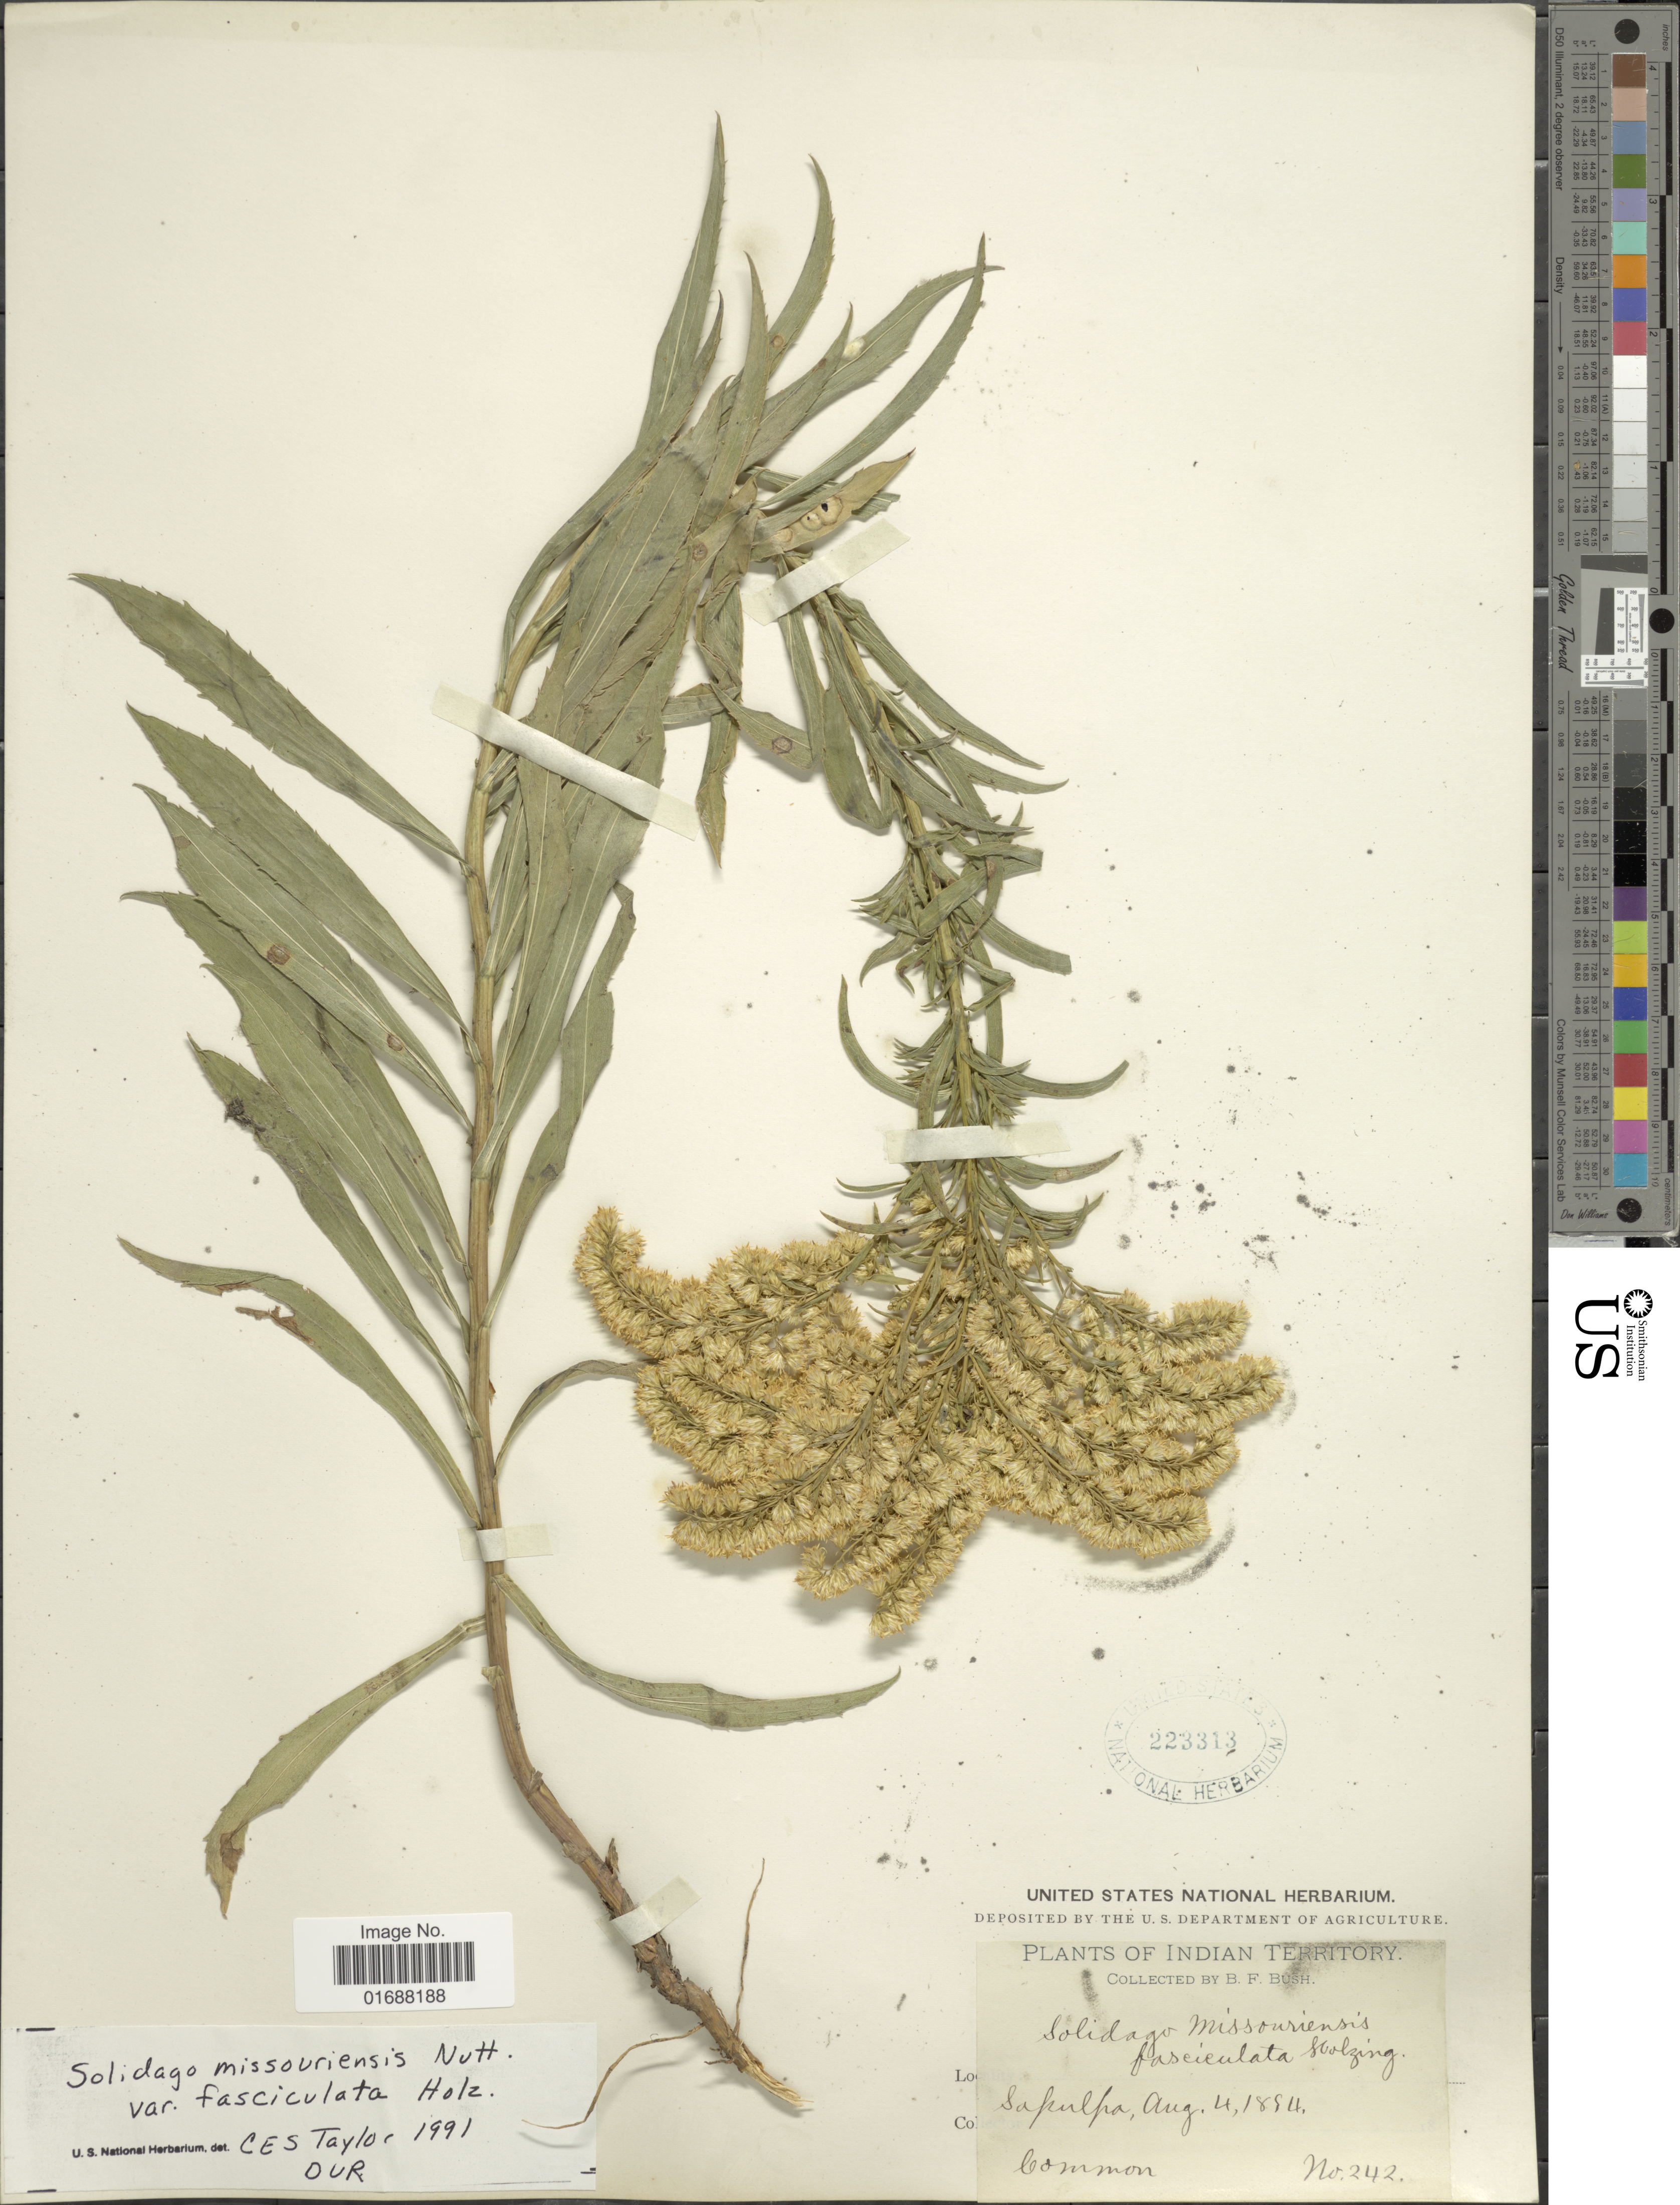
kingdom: Plantae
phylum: Tracheophyta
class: Magnoliopsida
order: Asterales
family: Asteraceae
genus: Solidago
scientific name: Solidago missouriensis var. fasciculata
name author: Holz.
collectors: B. F. Bush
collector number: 242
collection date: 1894-08-04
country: United States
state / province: Oklahoma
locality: Indian Territory. Sapulpa.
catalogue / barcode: US 223313